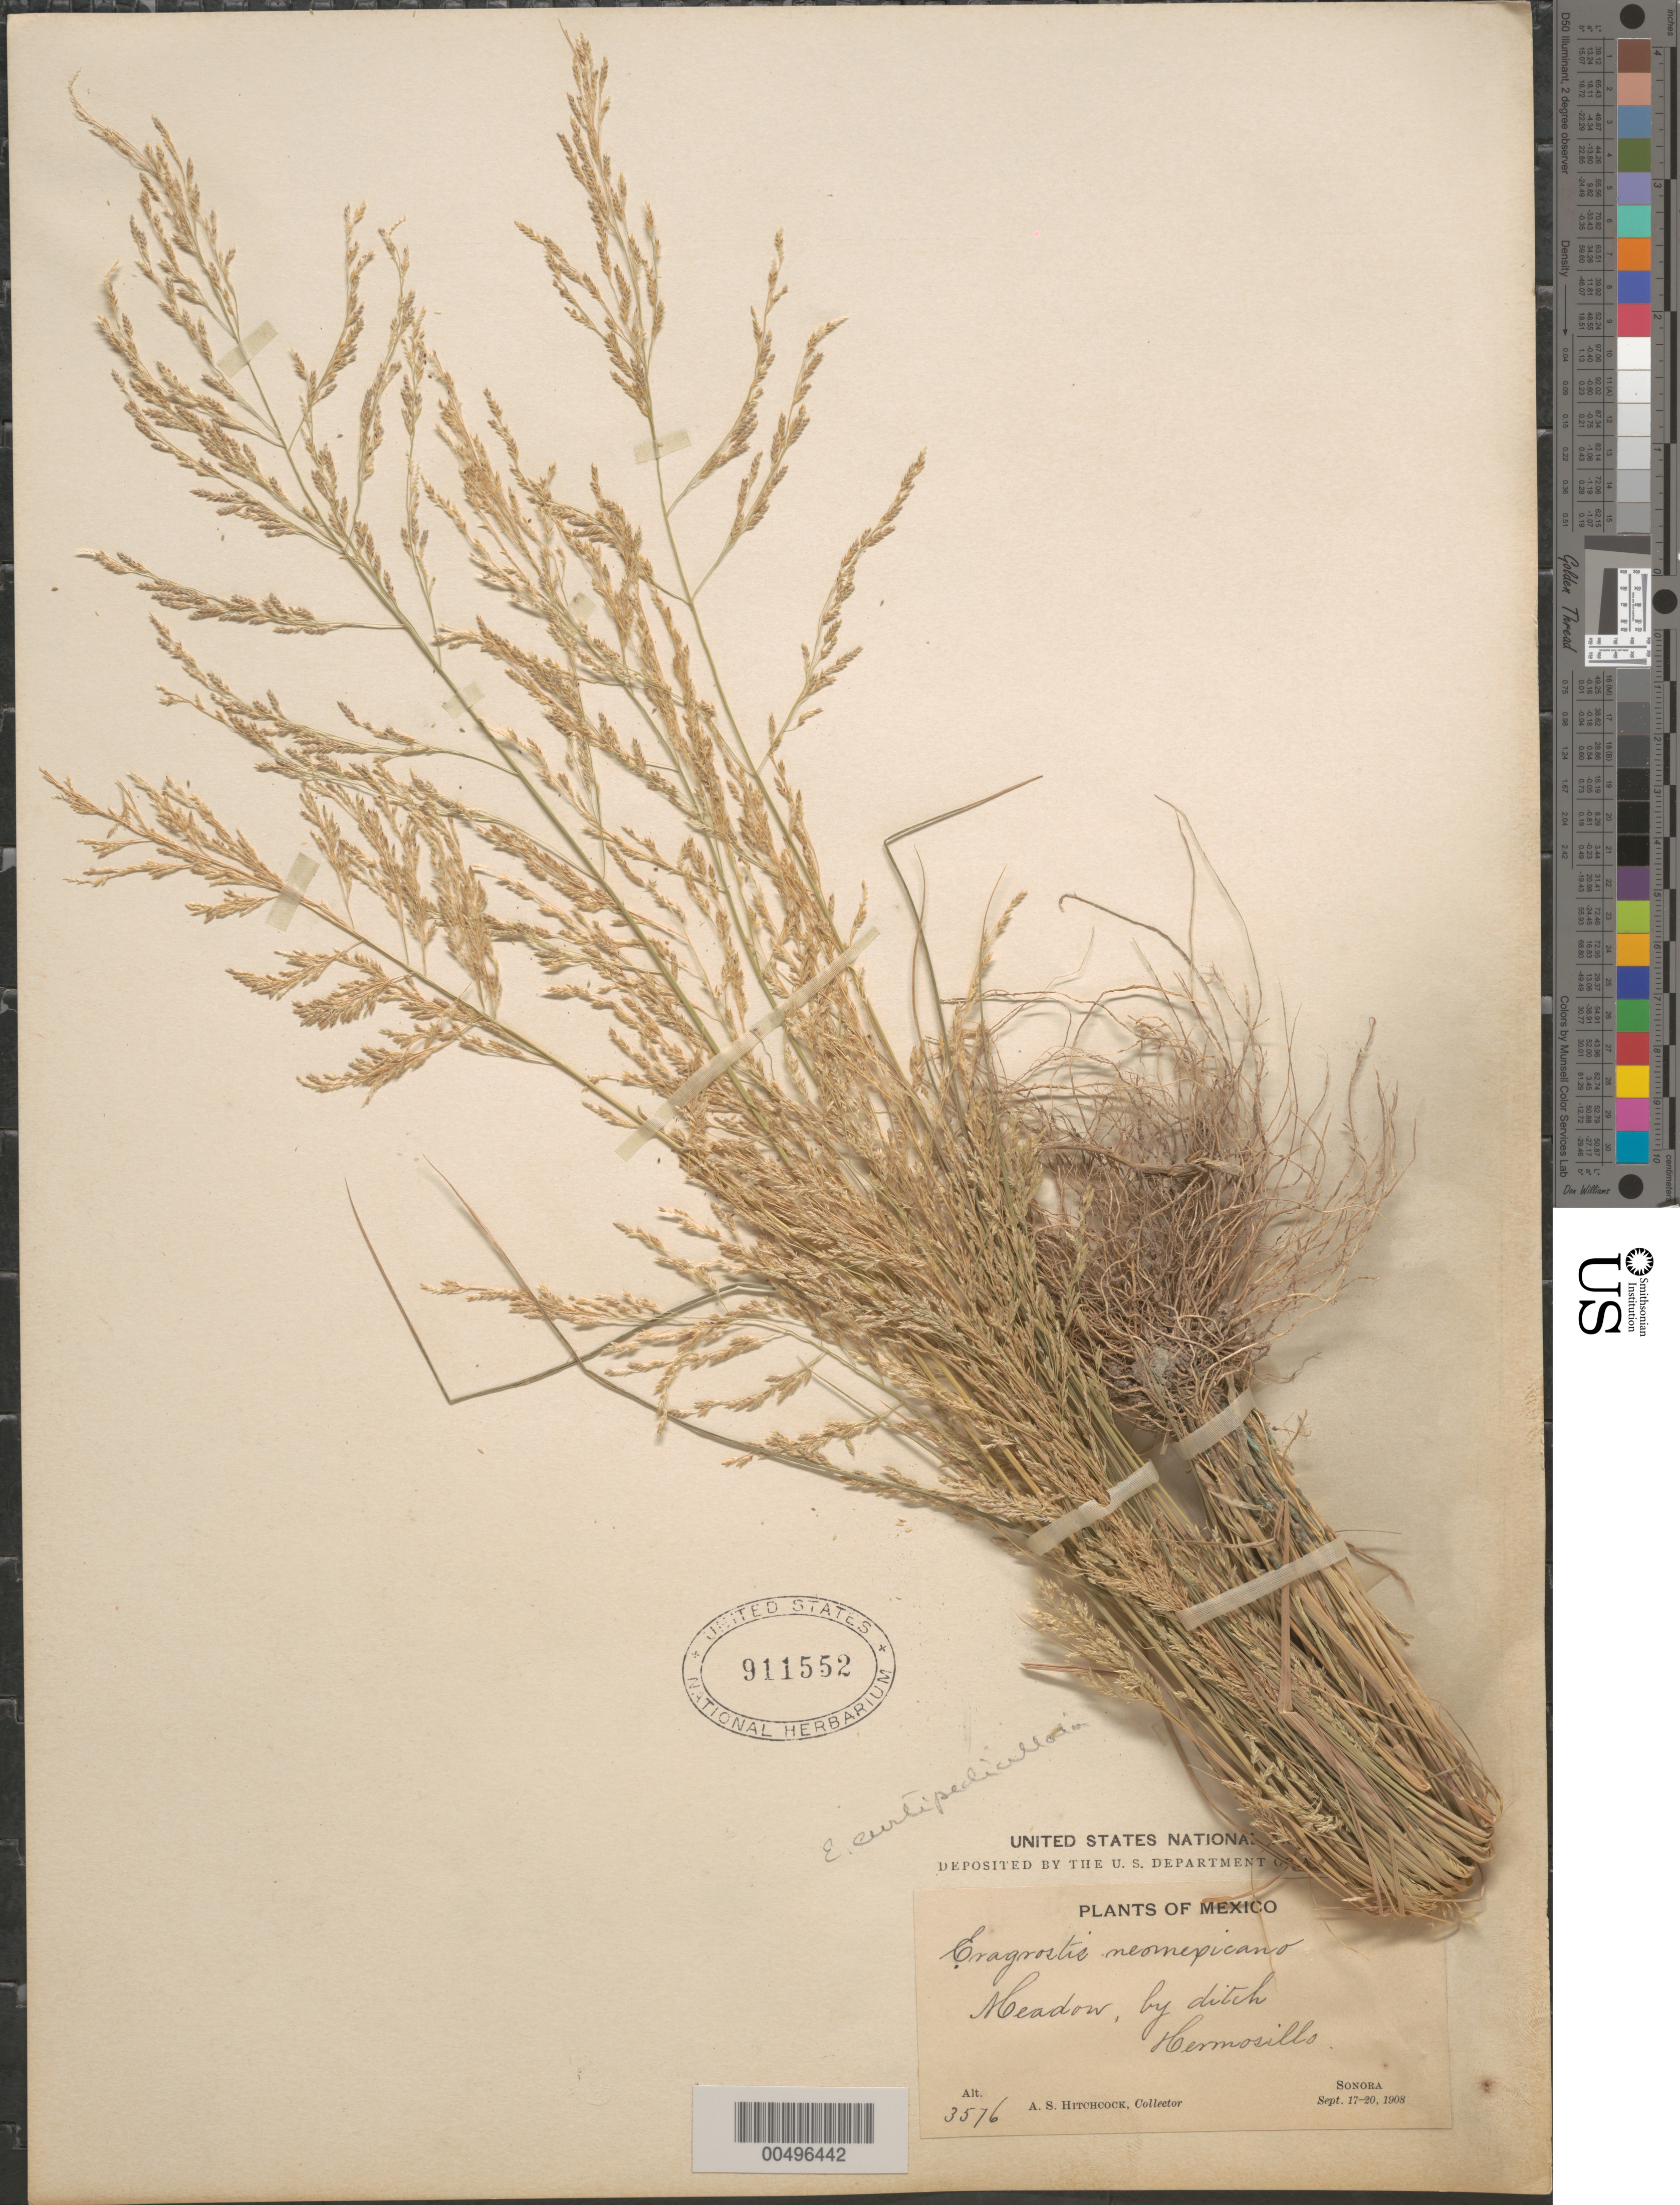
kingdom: Plantae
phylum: Tracheophyta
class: Liliopsida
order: Poales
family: Poaceae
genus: Eragrostis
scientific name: Eragrostis pectinacea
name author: (Michx.) Nees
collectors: A. S. Hitchcock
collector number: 3576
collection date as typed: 17 Sep 1908 to 20 Sep 1908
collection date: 1908-09-17/1908-09-20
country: Mexico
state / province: Sonora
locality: Hermosillo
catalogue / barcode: US 911552